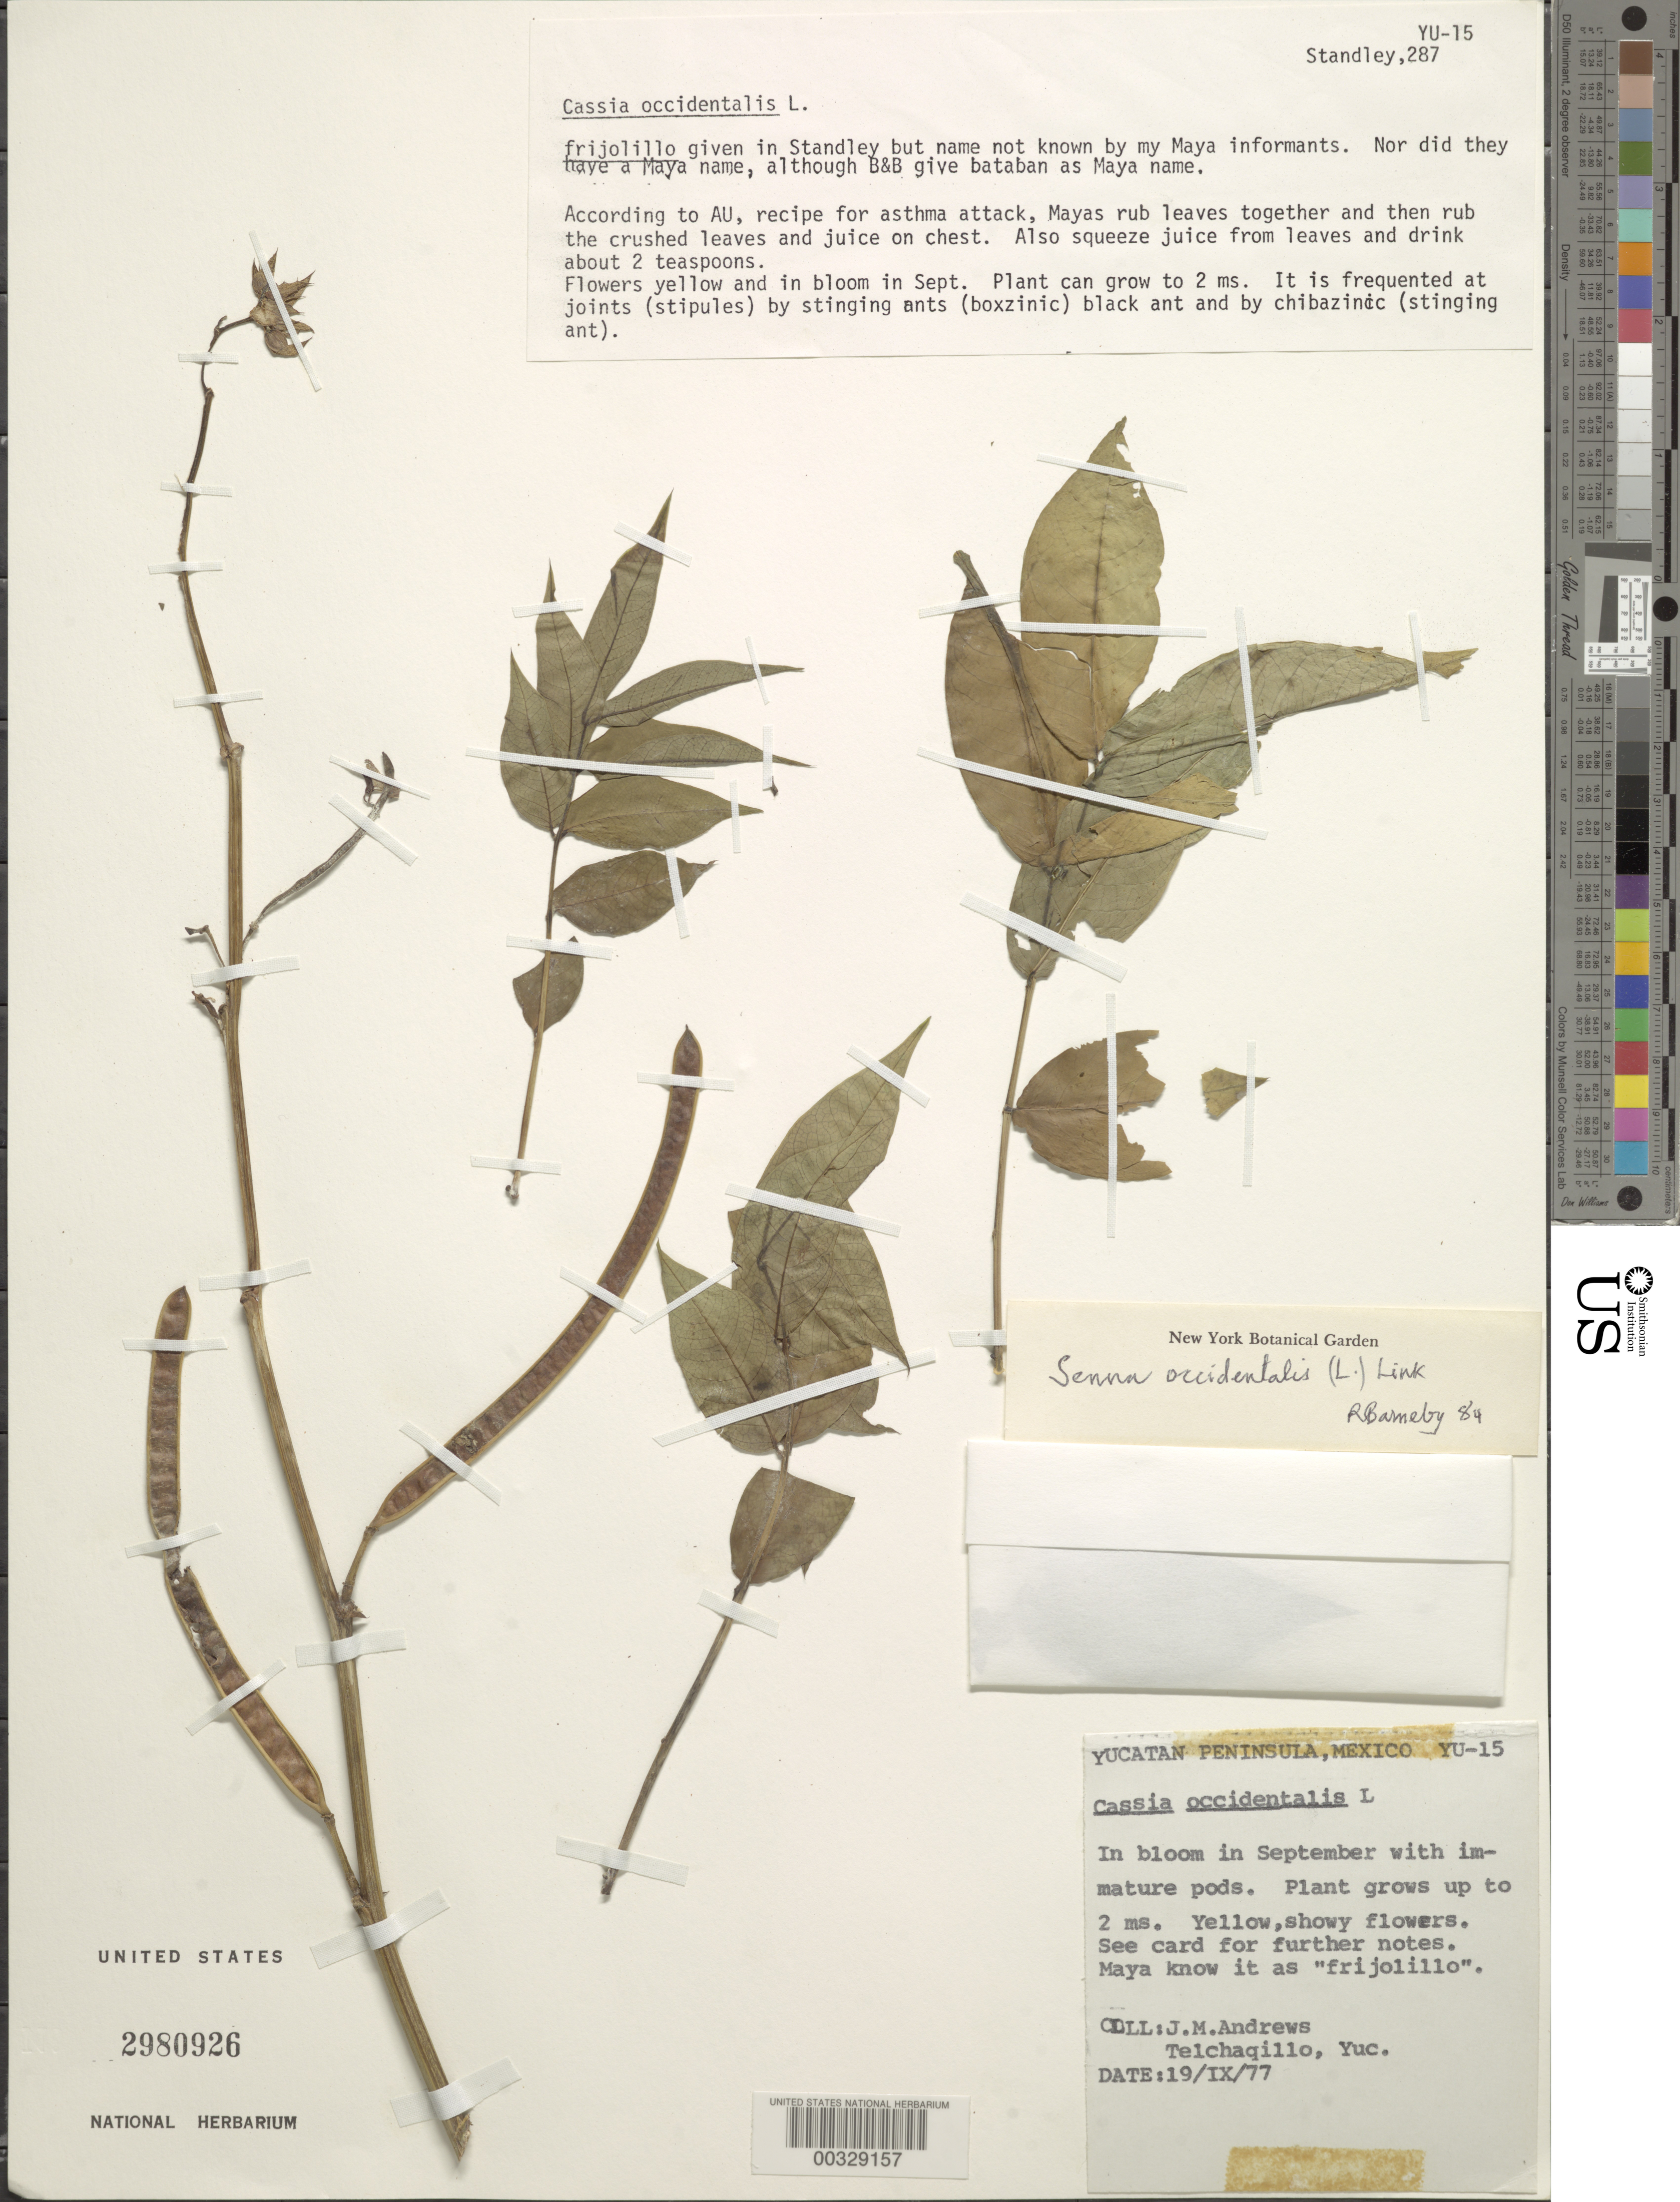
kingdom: Plantae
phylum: Tracheophyta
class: Magnoliopsida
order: Fabales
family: Fabaceae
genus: Senna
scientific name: Senna occidentalis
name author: (L.) Link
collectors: J. M. Andrews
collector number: Yu-15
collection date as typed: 19 Sep 1977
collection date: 1977-09-19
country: Mexico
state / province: Yucatán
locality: Yucatan peninsula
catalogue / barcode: US 2980926